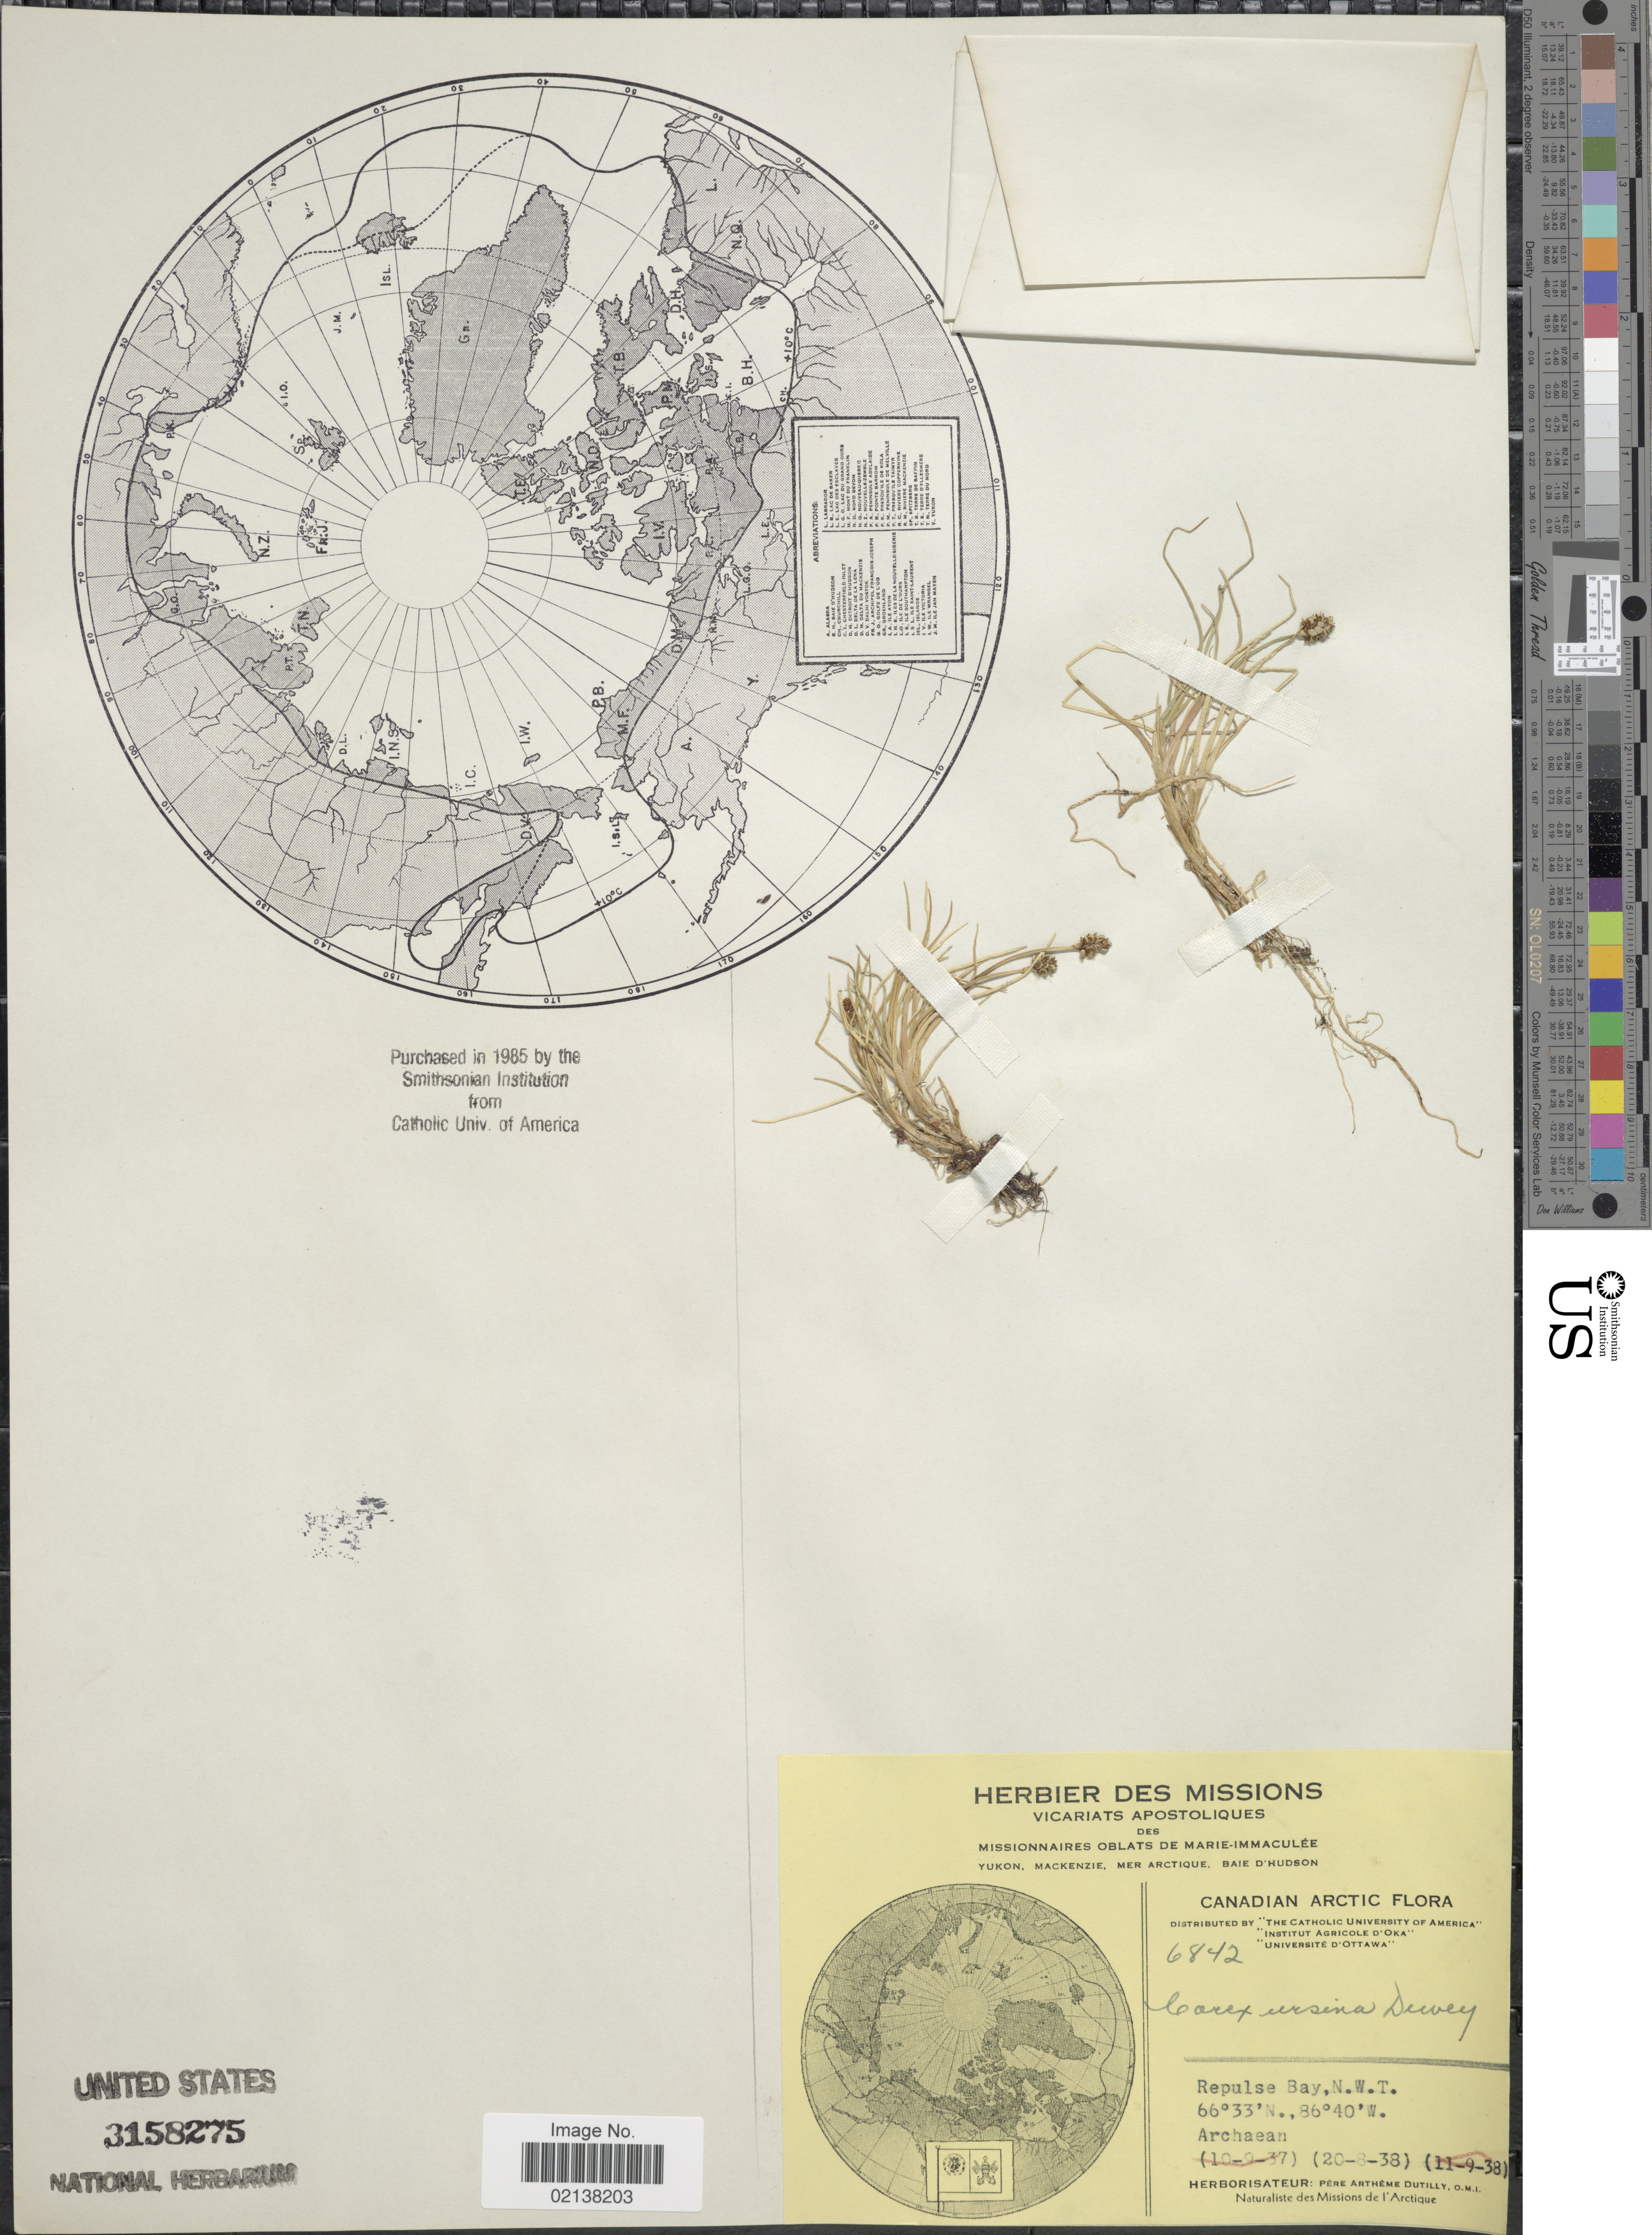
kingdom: Plantae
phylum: Tracheophyta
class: Liliopsida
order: Poales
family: Cyperaceae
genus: Carex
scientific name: Carex ursina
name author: Dewey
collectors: A. Dutilly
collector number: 6842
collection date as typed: Transcribed d/m/y: 20/8/38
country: Canada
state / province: Nunavut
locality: Canadian Arctic. Repulse Bay, N.W.T.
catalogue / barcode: US 3158275